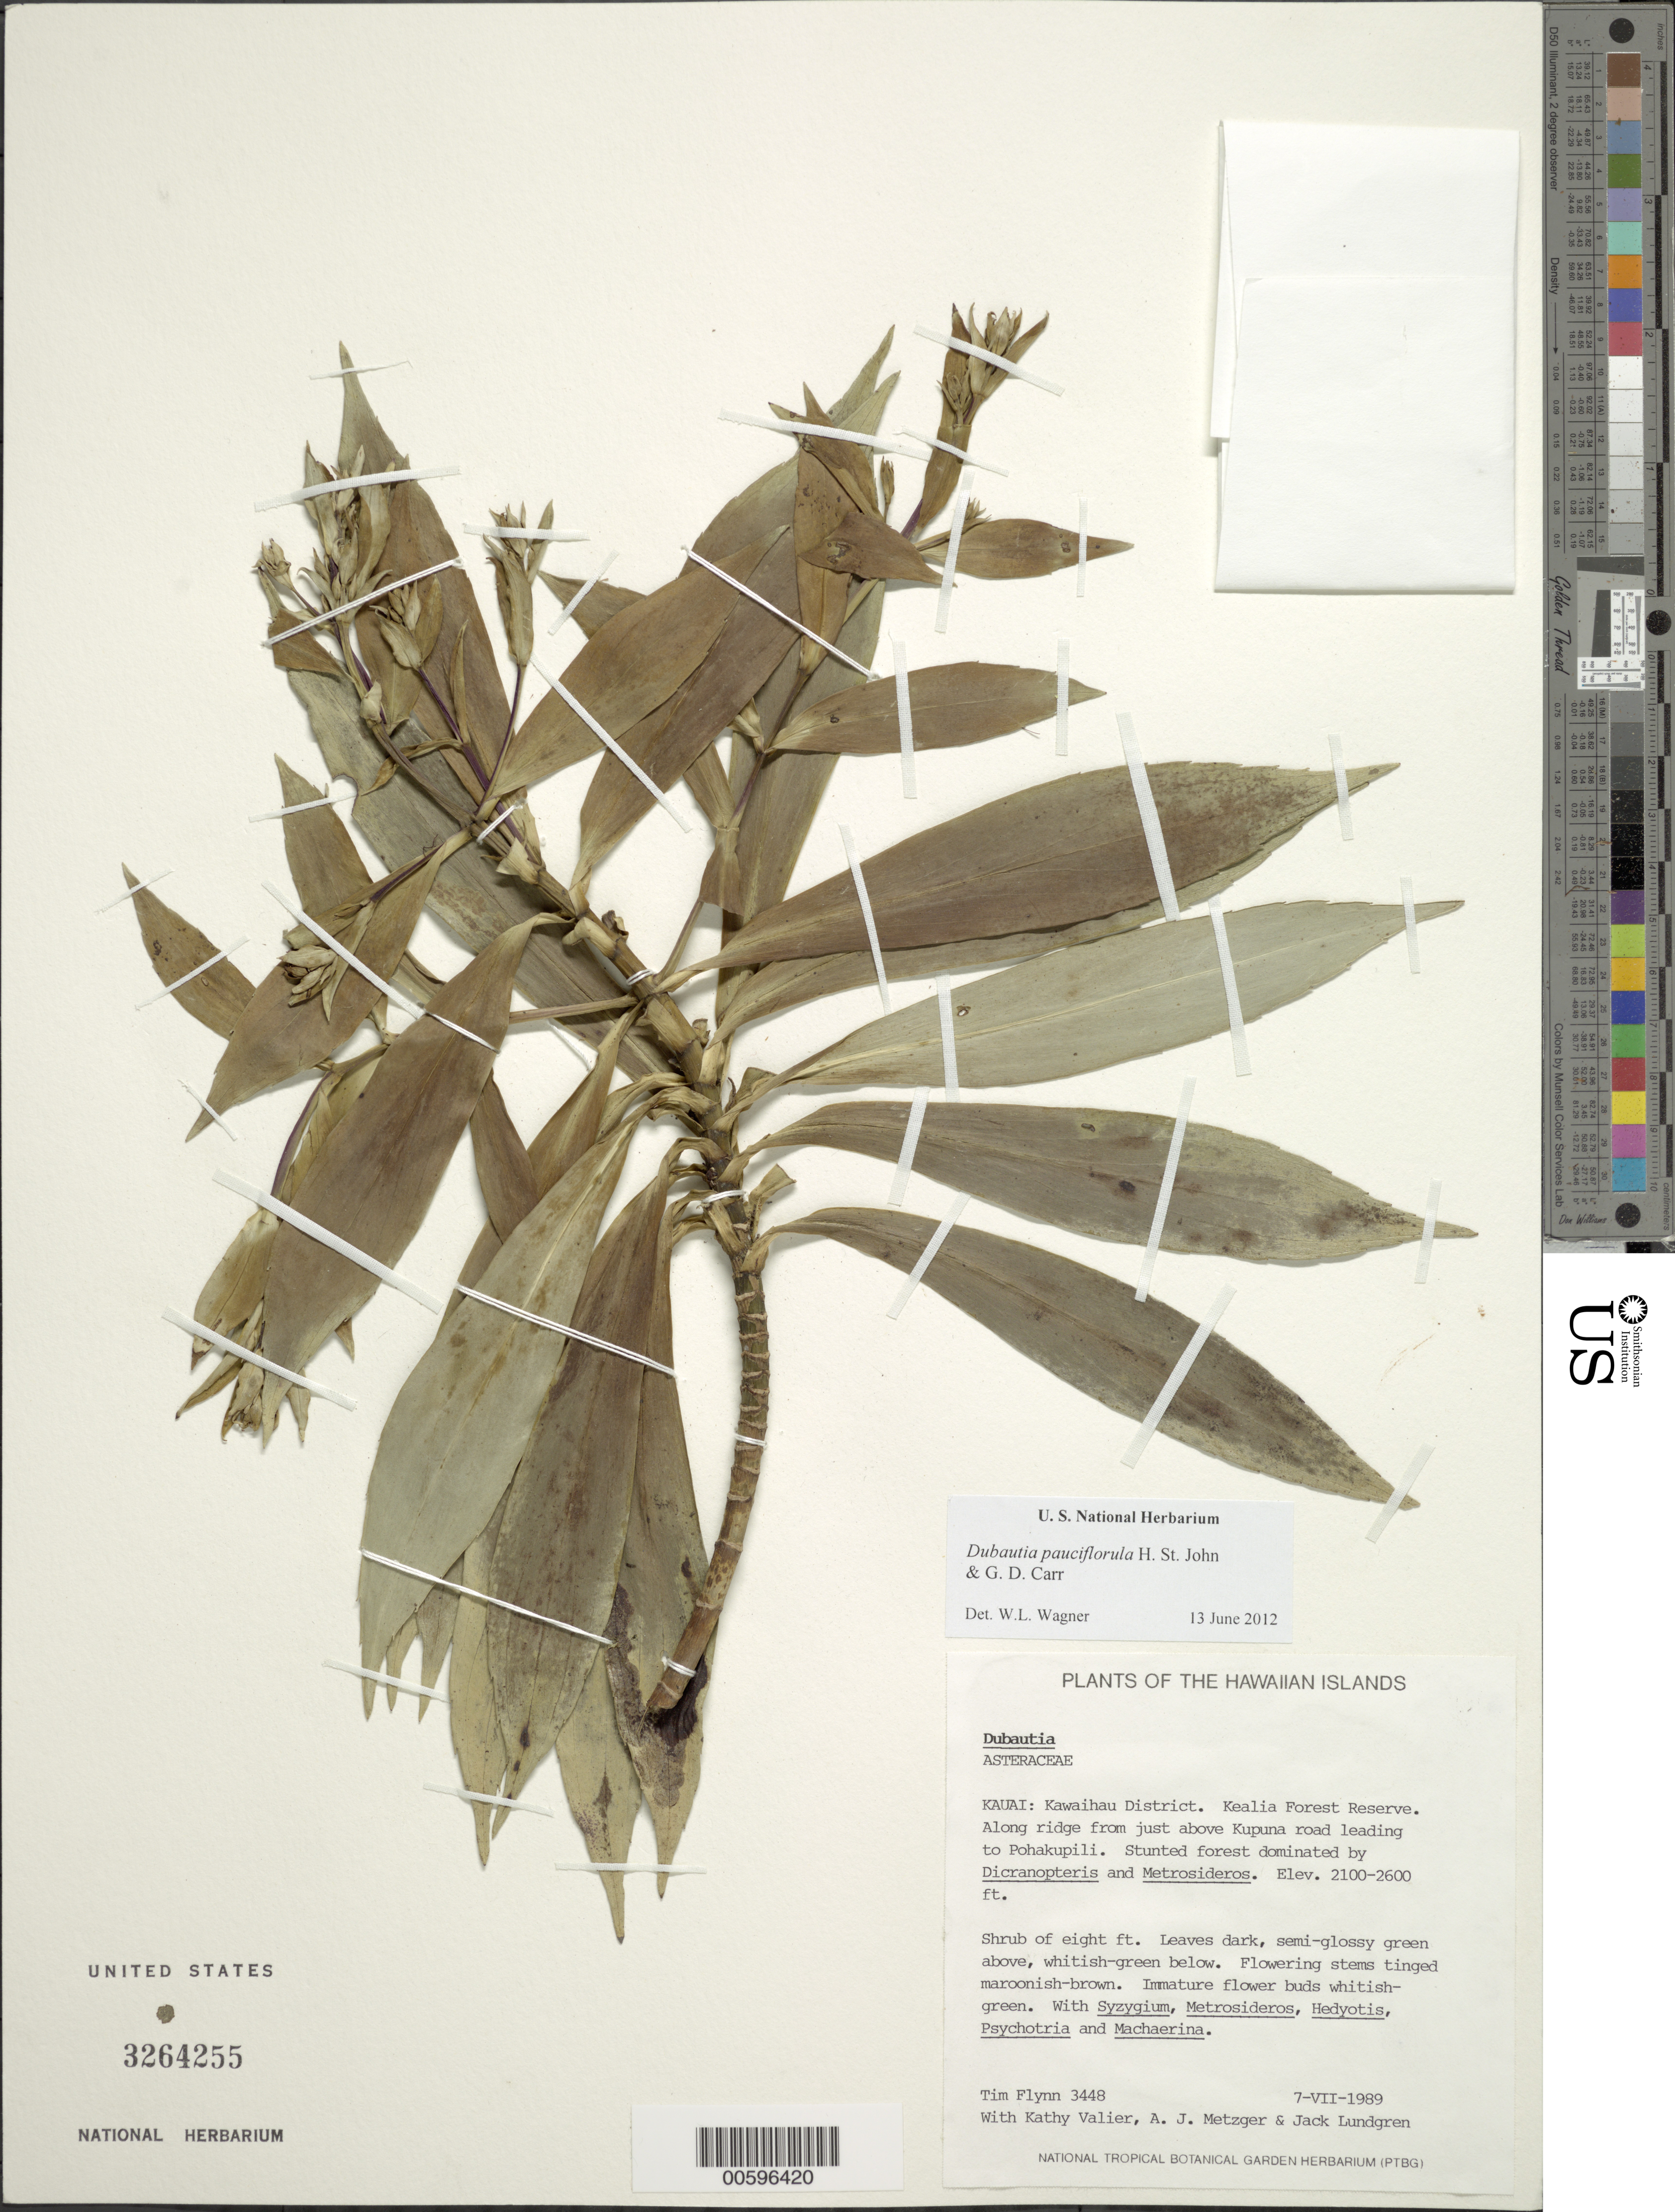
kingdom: Plantae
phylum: Tracheophyta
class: Magnoliopsida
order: Asterales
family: Asteraceae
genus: Dubautia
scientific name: Dubautia pauciflorula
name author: H. St. John & G.D. Carr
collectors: T. W. Flynn, K. Valier, A. Metzger & J. Lundgren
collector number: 3448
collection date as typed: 7 Jul 1989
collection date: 1989-07-07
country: United States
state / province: Hawaii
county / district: Kauai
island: Kaua'i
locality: Kawaihau Dist. Kealia For Res. Along ridge from just above Kupuna rd leading to Pohakupili.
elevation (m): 640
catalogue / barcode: US 3264255